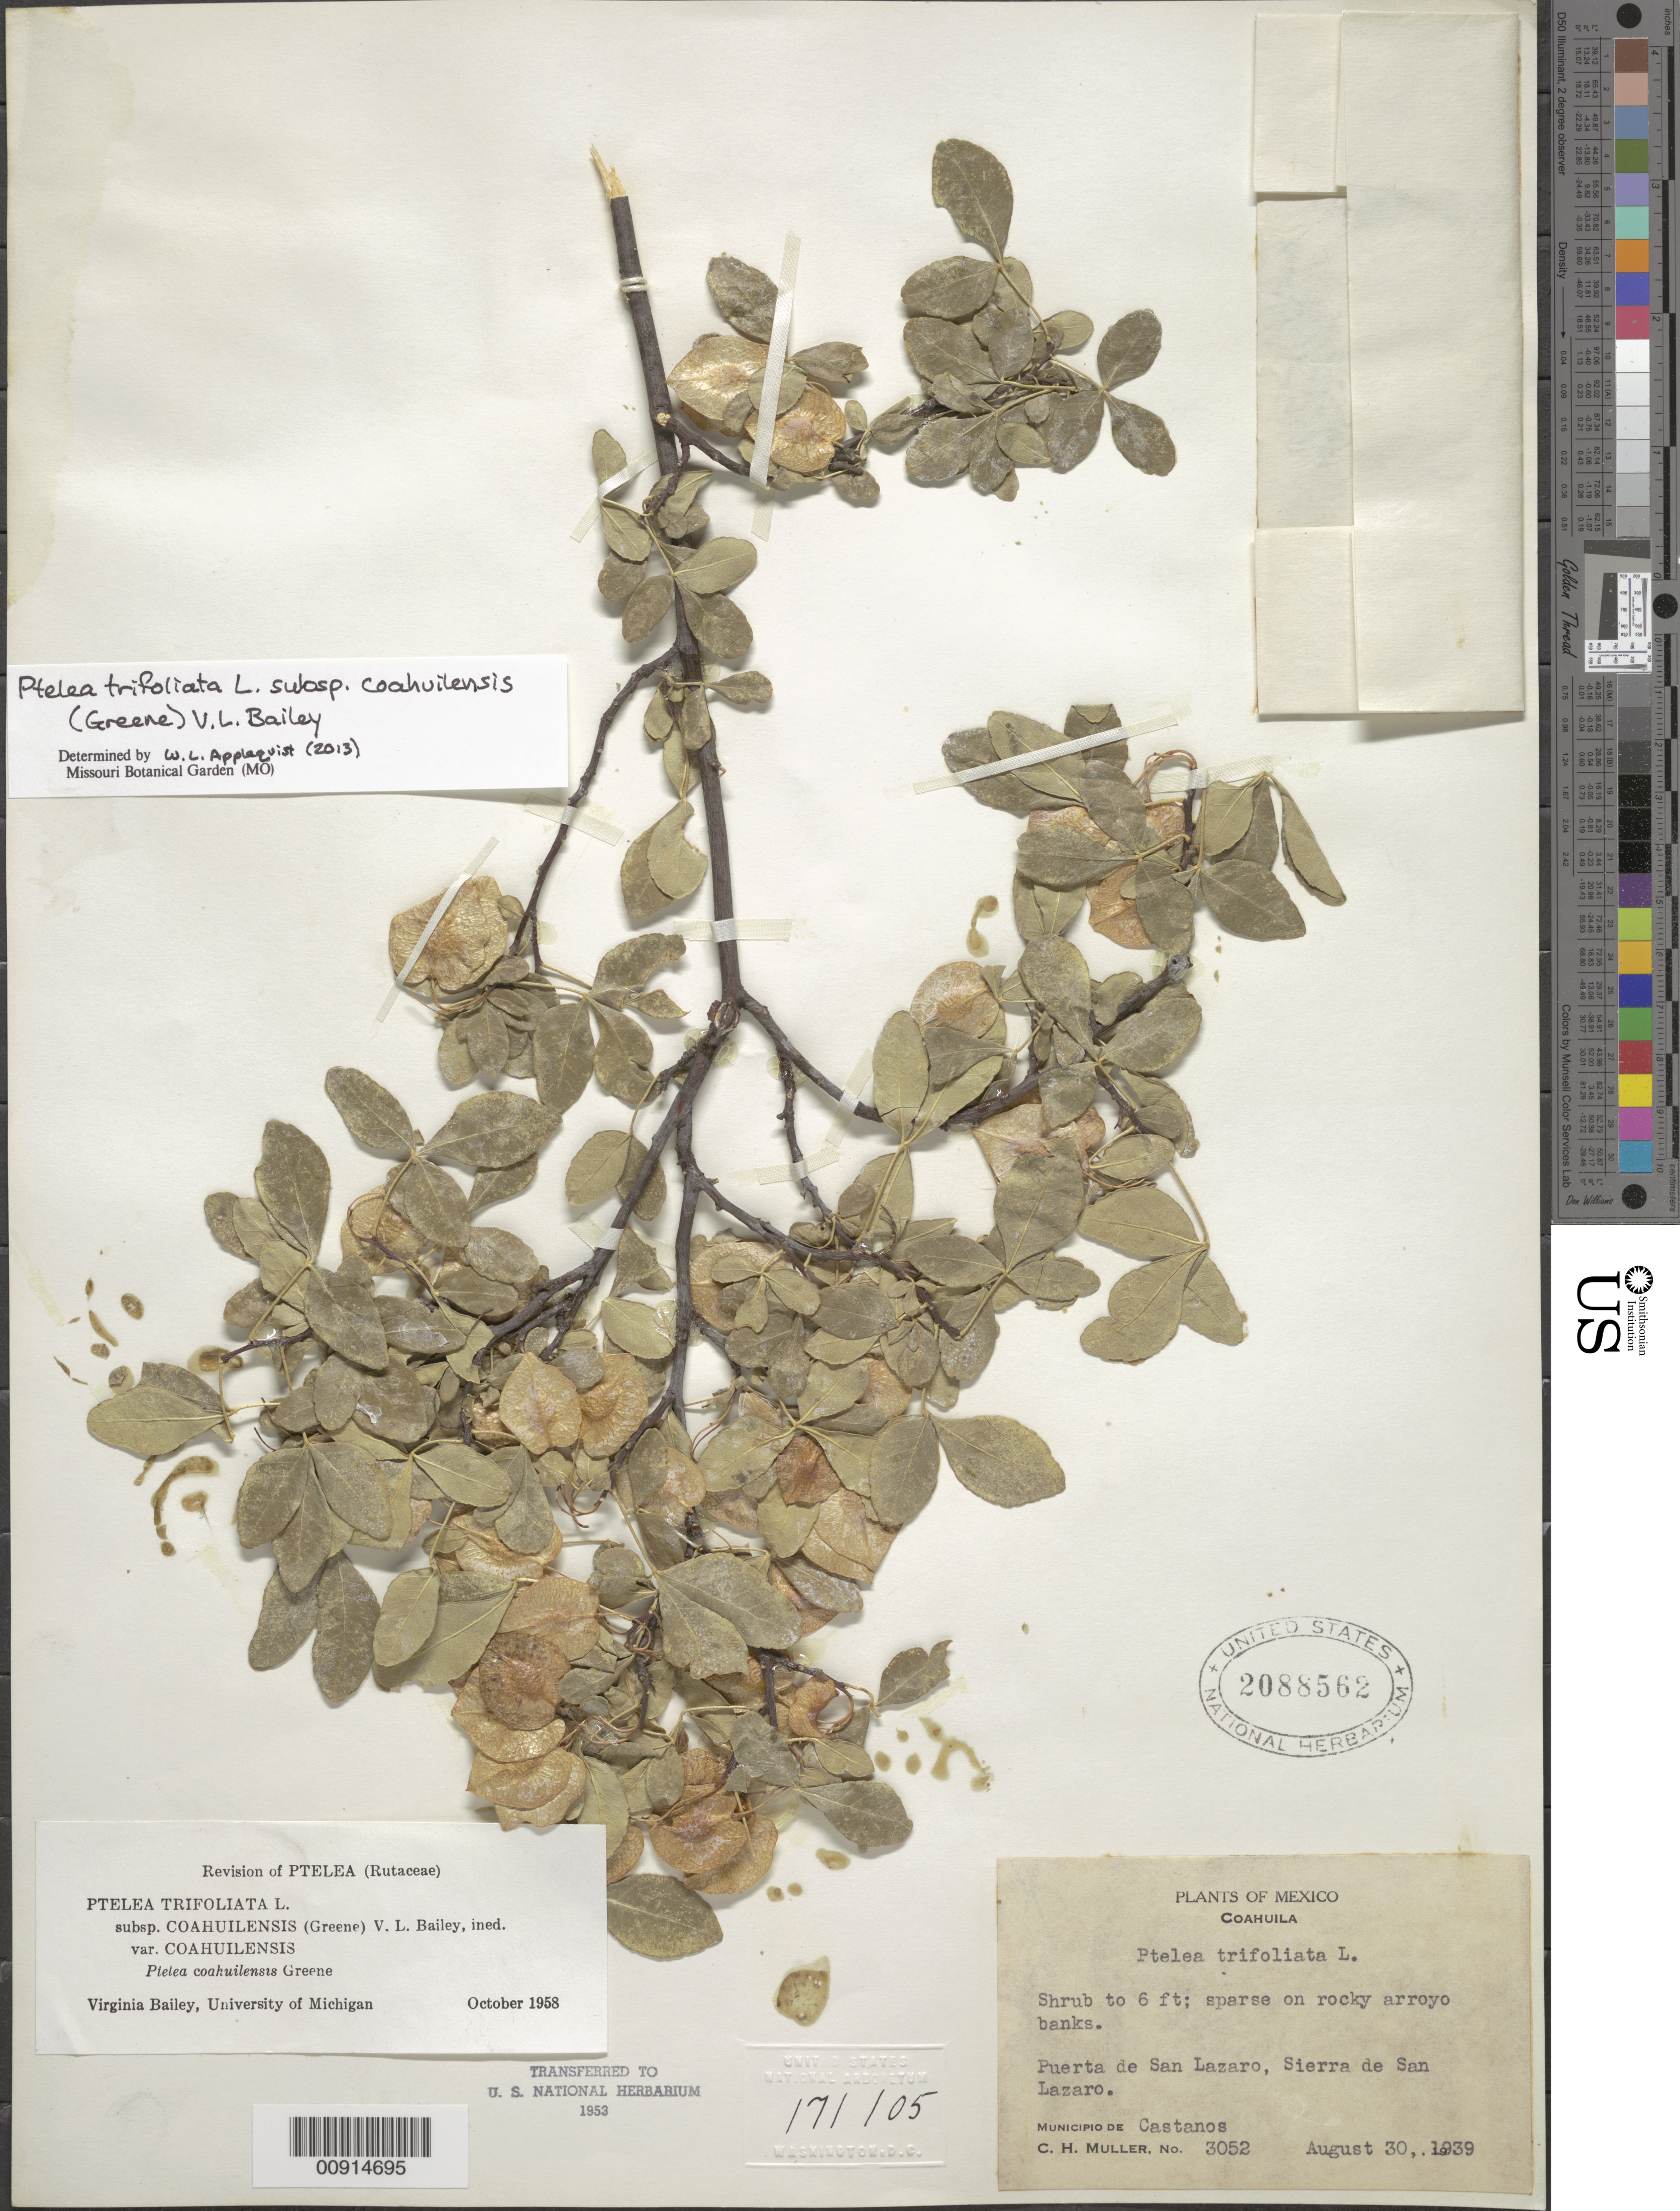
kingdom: Plantae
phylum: Tracheophyta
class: Magnoliopsida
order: Sapindales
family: Rutaceae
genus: Ptelea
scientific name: Ptelea trifoliata subsp. coahuilensis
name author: (Greene) V. L. Bailey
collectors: C. H. Muller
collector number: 3052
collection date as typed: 30 Aug 1939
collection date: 1939-08-30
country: Mexico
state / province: Coahuila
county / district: Castaños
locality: Puerta de San Lazaro, Sierra de San Lazaro, Mpio. de Castaños, Coahuila.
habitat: On rocky arroyo banks.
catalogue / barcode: US 2088562